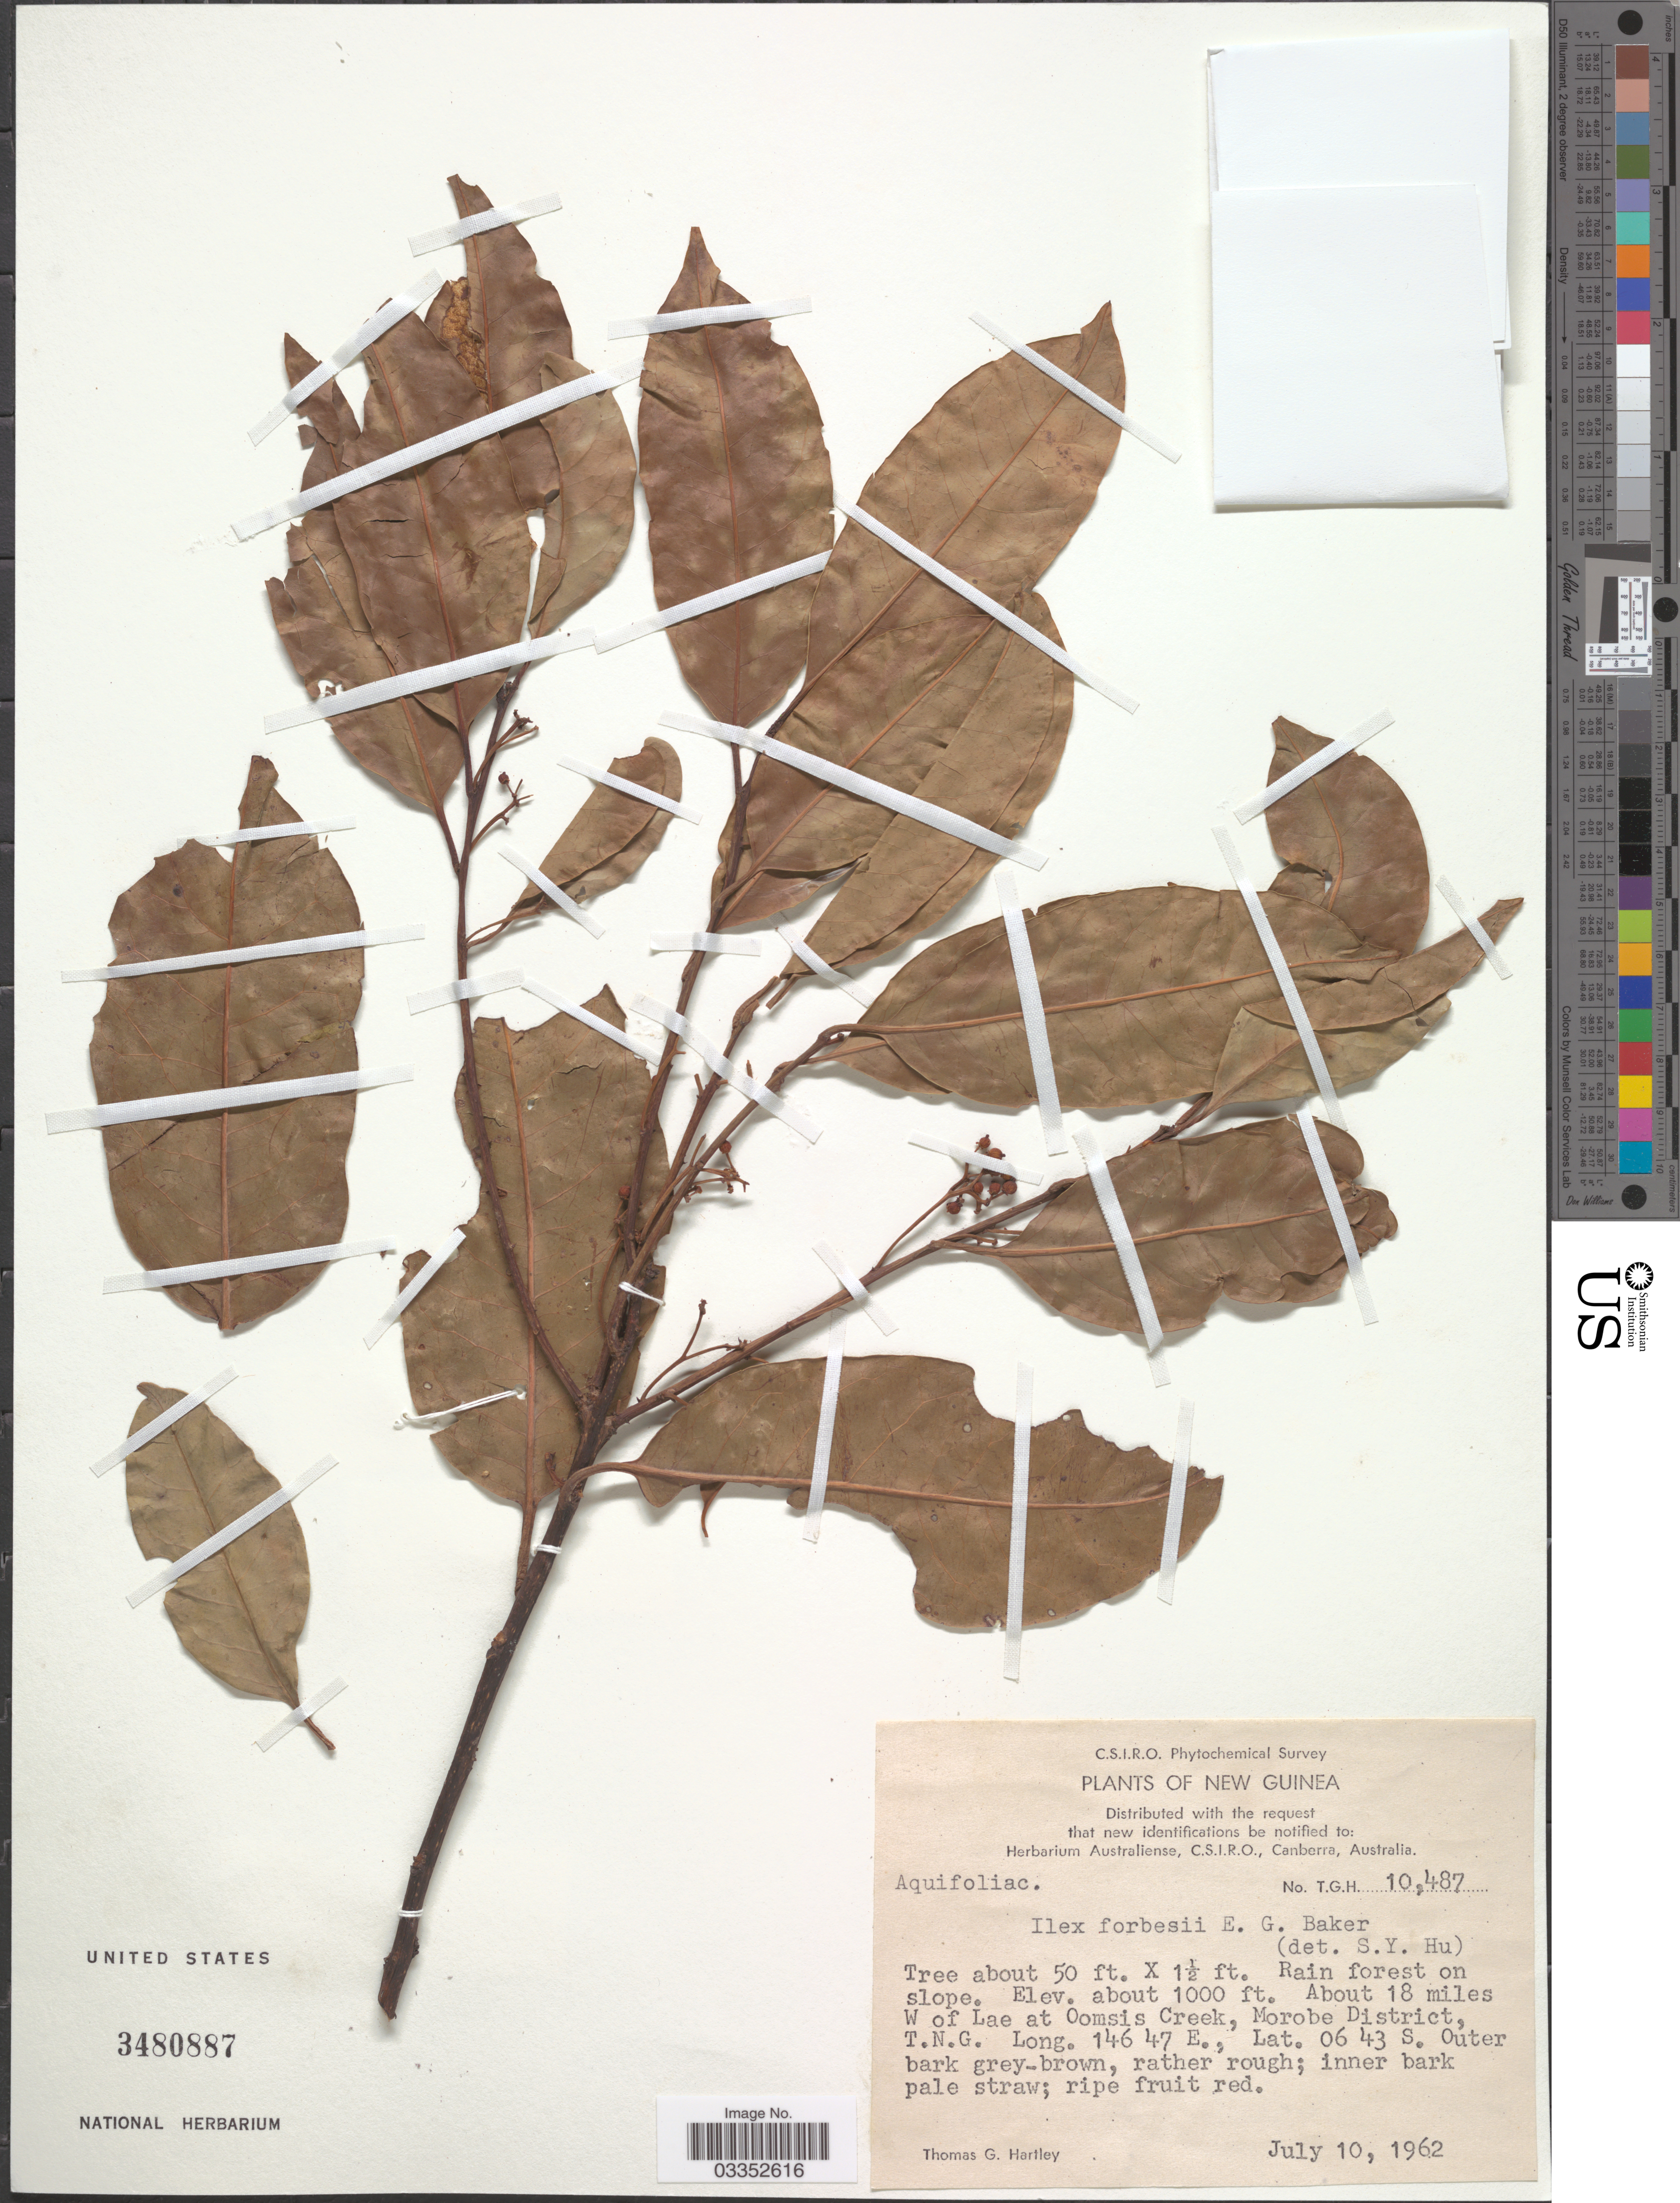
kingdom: Plantae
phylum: Tracheophyta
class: Magnoliopsida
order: Aquifoliales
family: Aquifoliaceae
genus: Ilex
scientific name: Ilex forbesii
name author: Baker f.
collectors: T. G. Hartley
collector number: T.G.H. 10487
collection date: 1962-07-10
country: Papua New Guinea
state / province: Morobe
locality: New Guinea. About 18 miles W of Lae at Oomsis Creek, Morobe District.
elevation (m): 305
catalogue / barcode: US 3480887